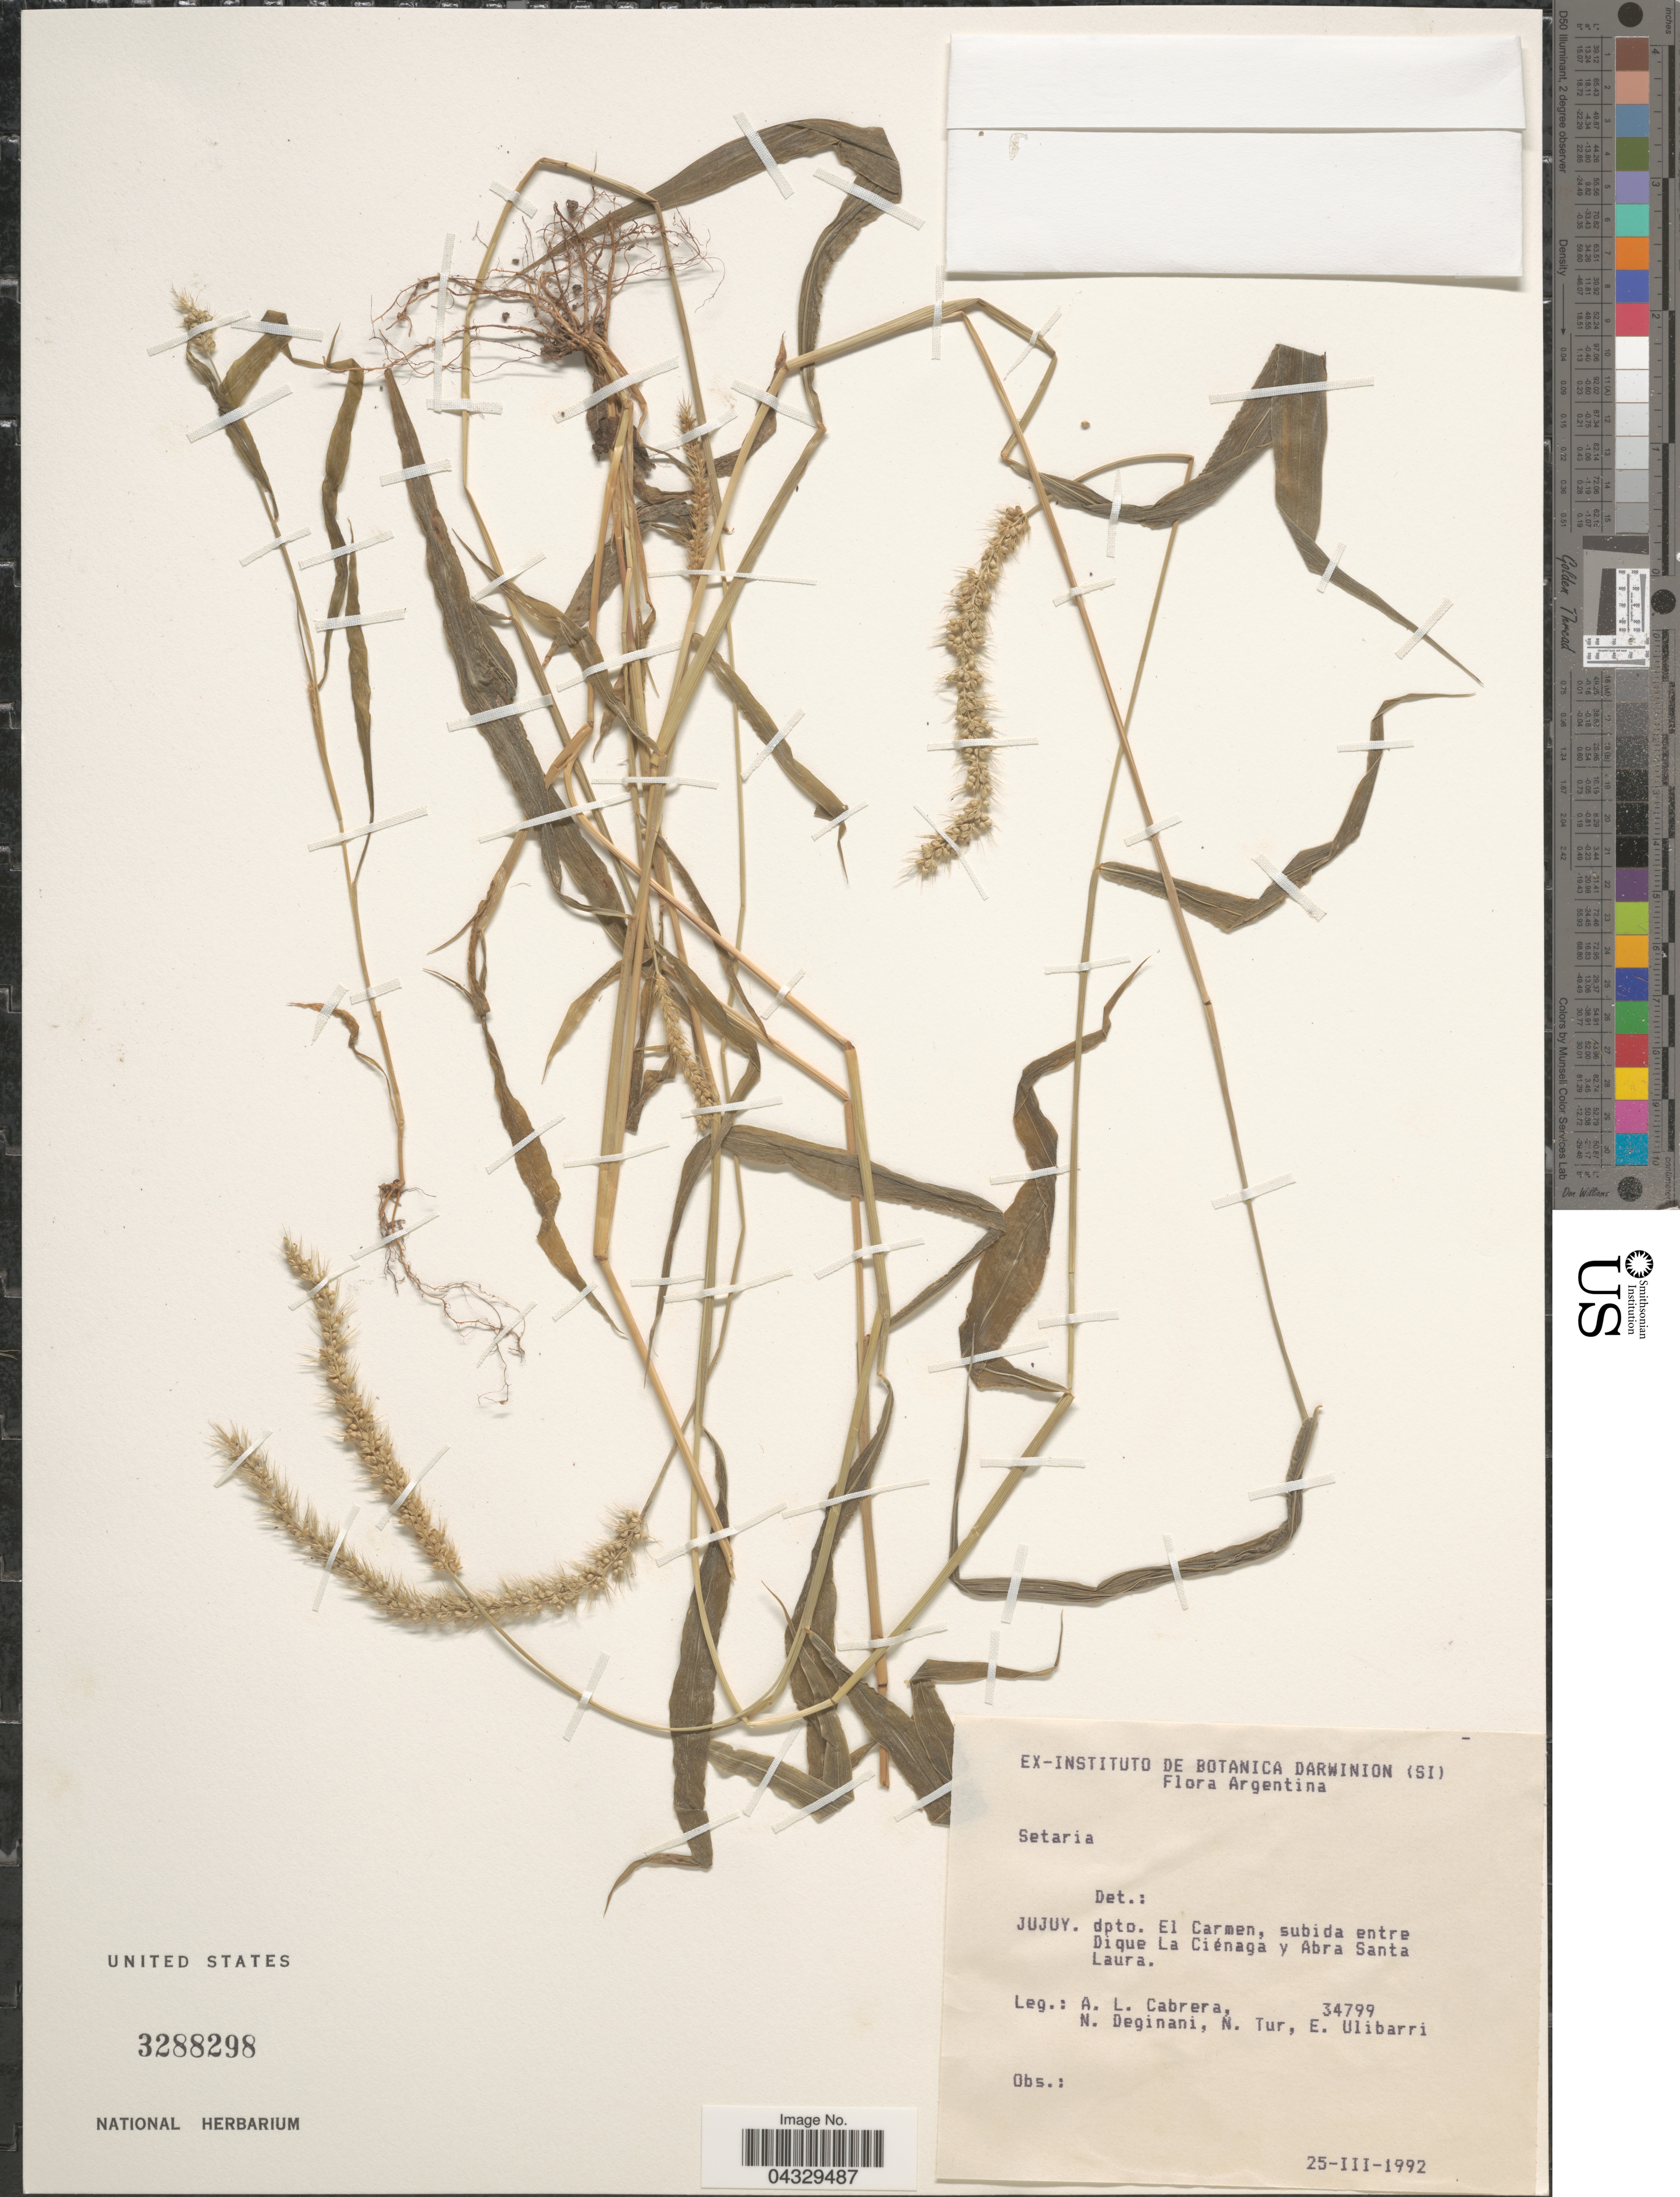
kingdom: Plantae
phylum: Tracheophyta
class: Liliopsida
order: Poales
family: Poaceae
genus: Setaria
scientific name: Setaria sp.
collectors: A. L. Cabrera, N. Deginani, N. Tur & E. Ulibarri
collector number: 34799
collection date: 1992-03-25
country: Argentina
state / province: Jujuy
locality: Dpto. El Carmen, subida entre Dique La Ciénaga y Abra Santa Laura.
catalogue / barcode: US 3288298